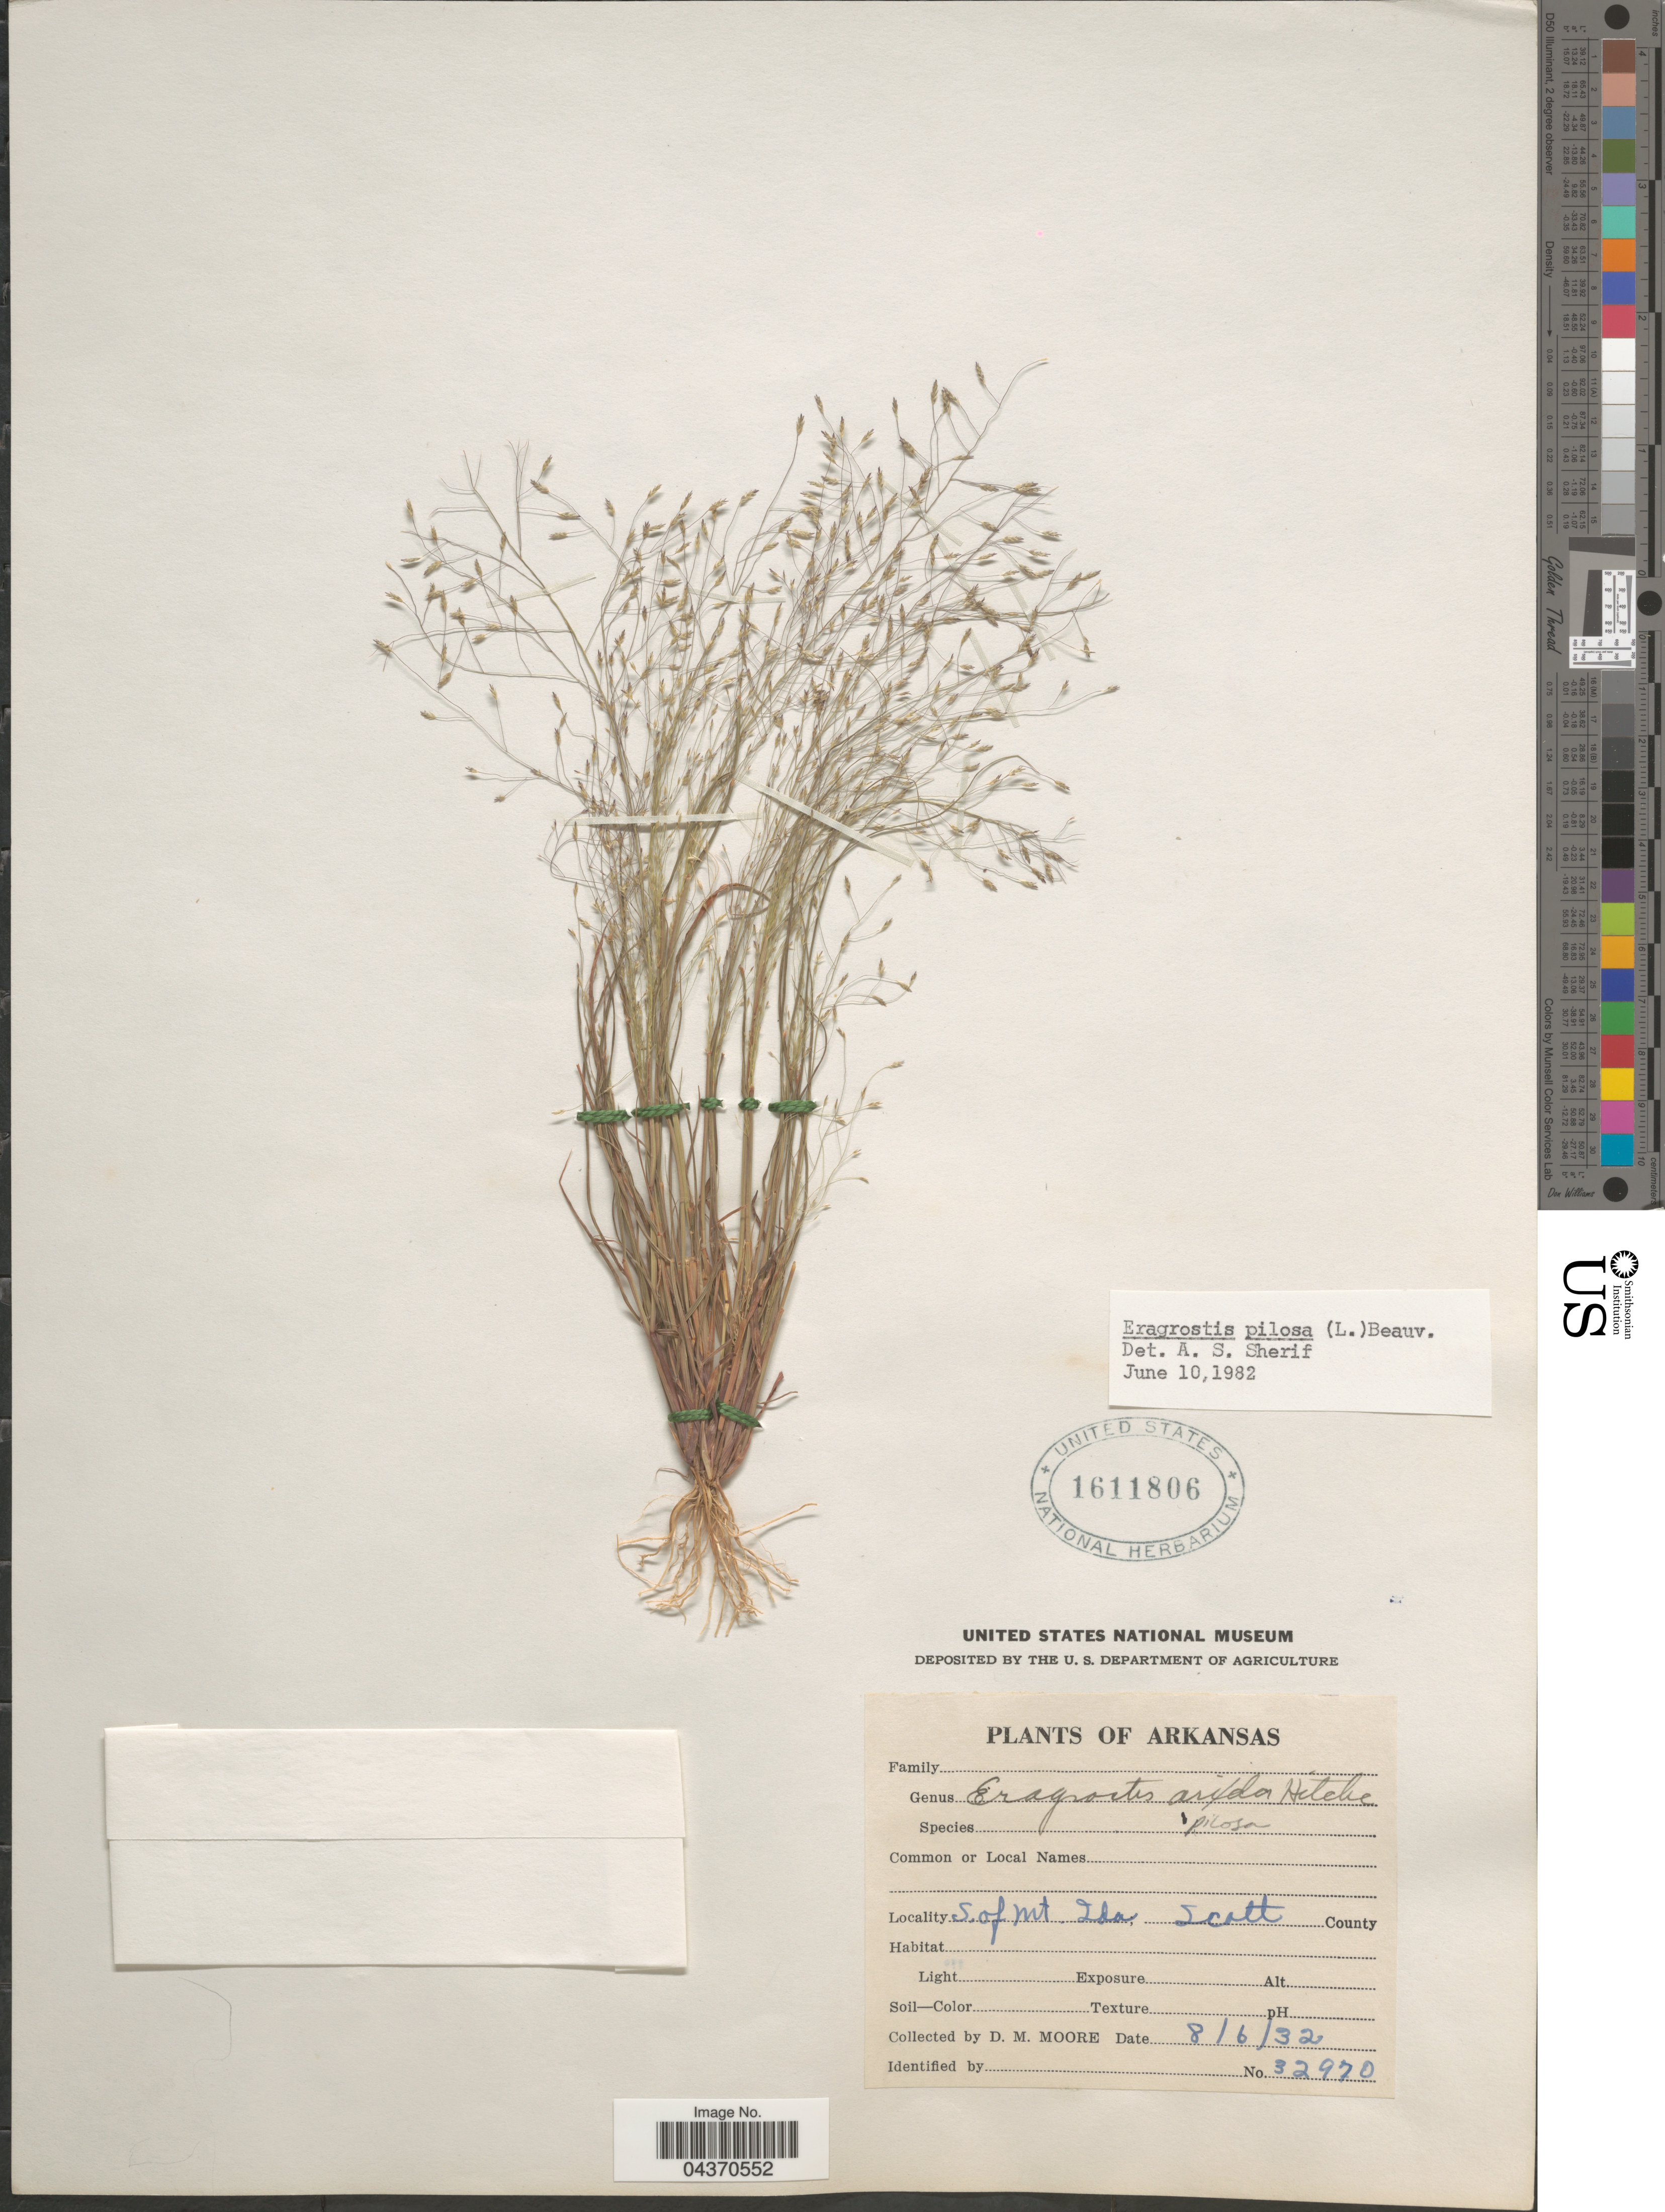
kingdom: Plantae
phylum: Tracheophyta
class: Liliopsida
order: Poales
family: Poaceae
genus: Eragrostis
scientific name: Eragrostis pilosa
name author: (L.) P. Beauv.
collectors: D. Moore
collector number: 32970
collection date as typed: Transcribed d/m/y: 6/8/32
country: United States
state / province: Arkansas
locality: S. of Mt. Ida. Scott County.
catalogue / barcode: US 1611806